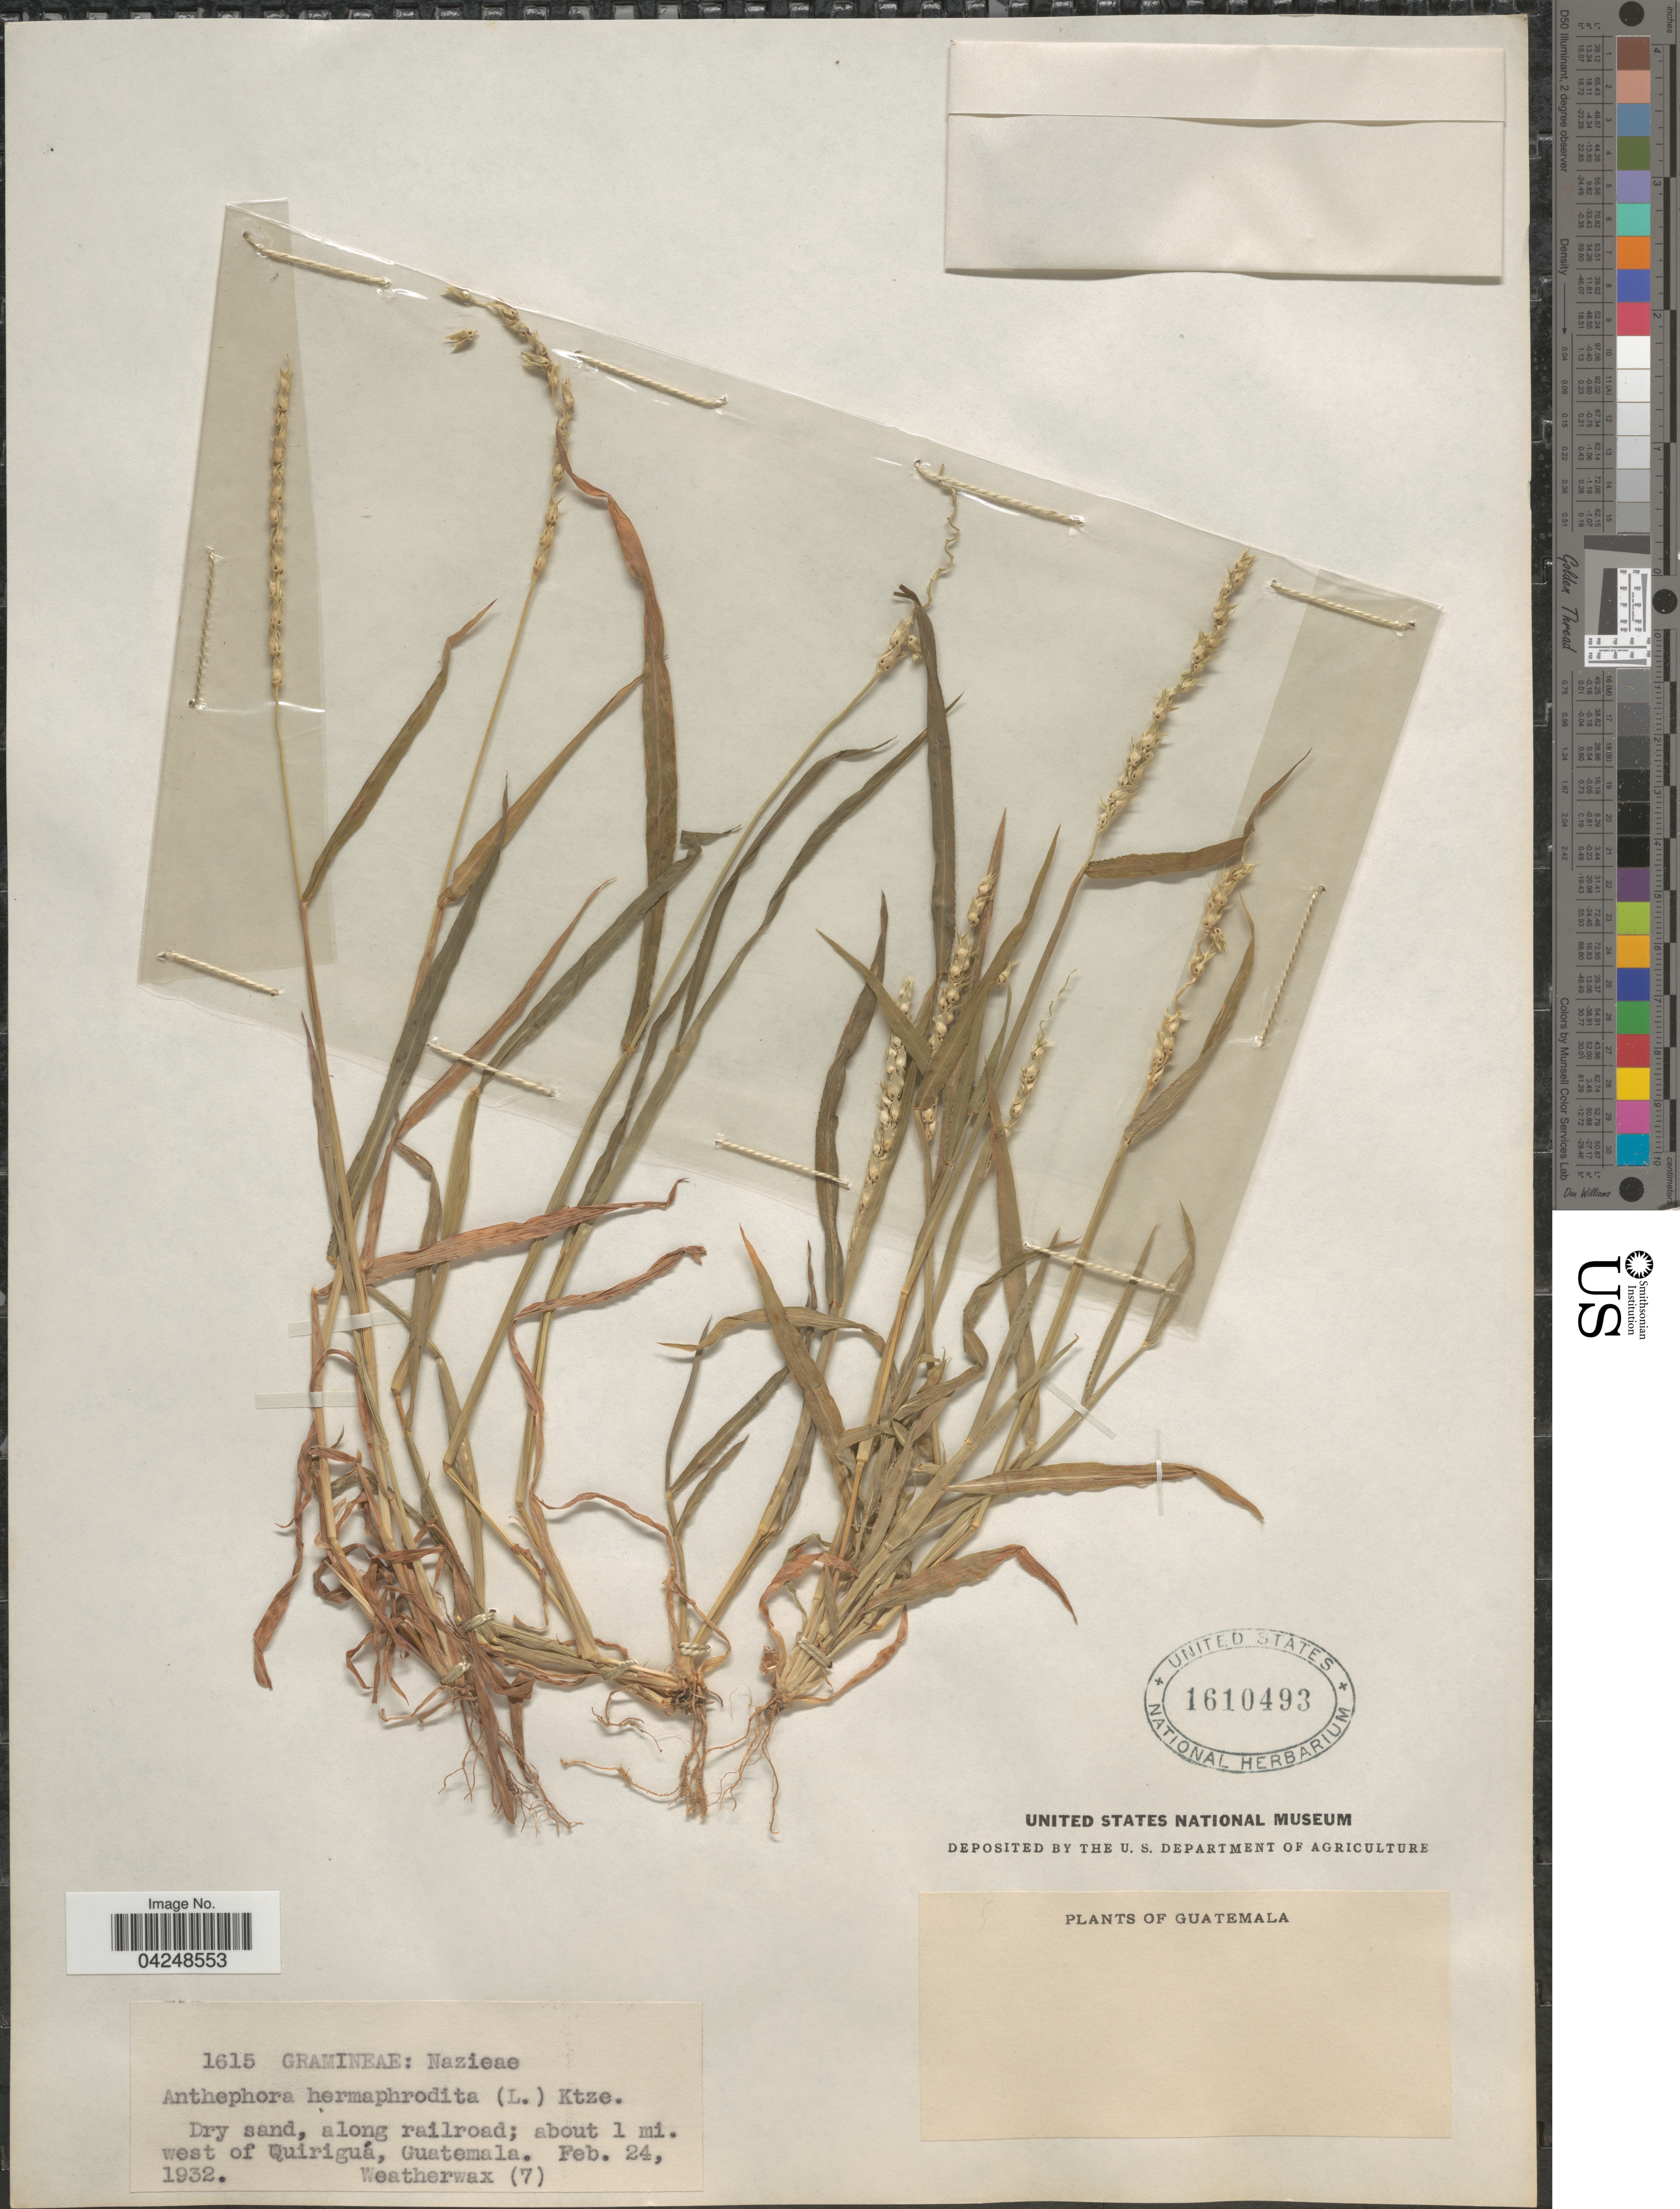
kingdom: Plantae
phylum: Tracheophyta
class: Liliopsida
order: Poales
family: Poaceae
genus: Anthephora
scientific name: Anthephora hermaphrodita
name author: (L.) Kuntze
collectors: -. Weatherwax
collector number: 7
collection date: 1932-02-24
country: Guatemala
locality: Dry sand, along railroad; about 1 mi. west of Quiriguá.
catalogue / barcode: US 1610493